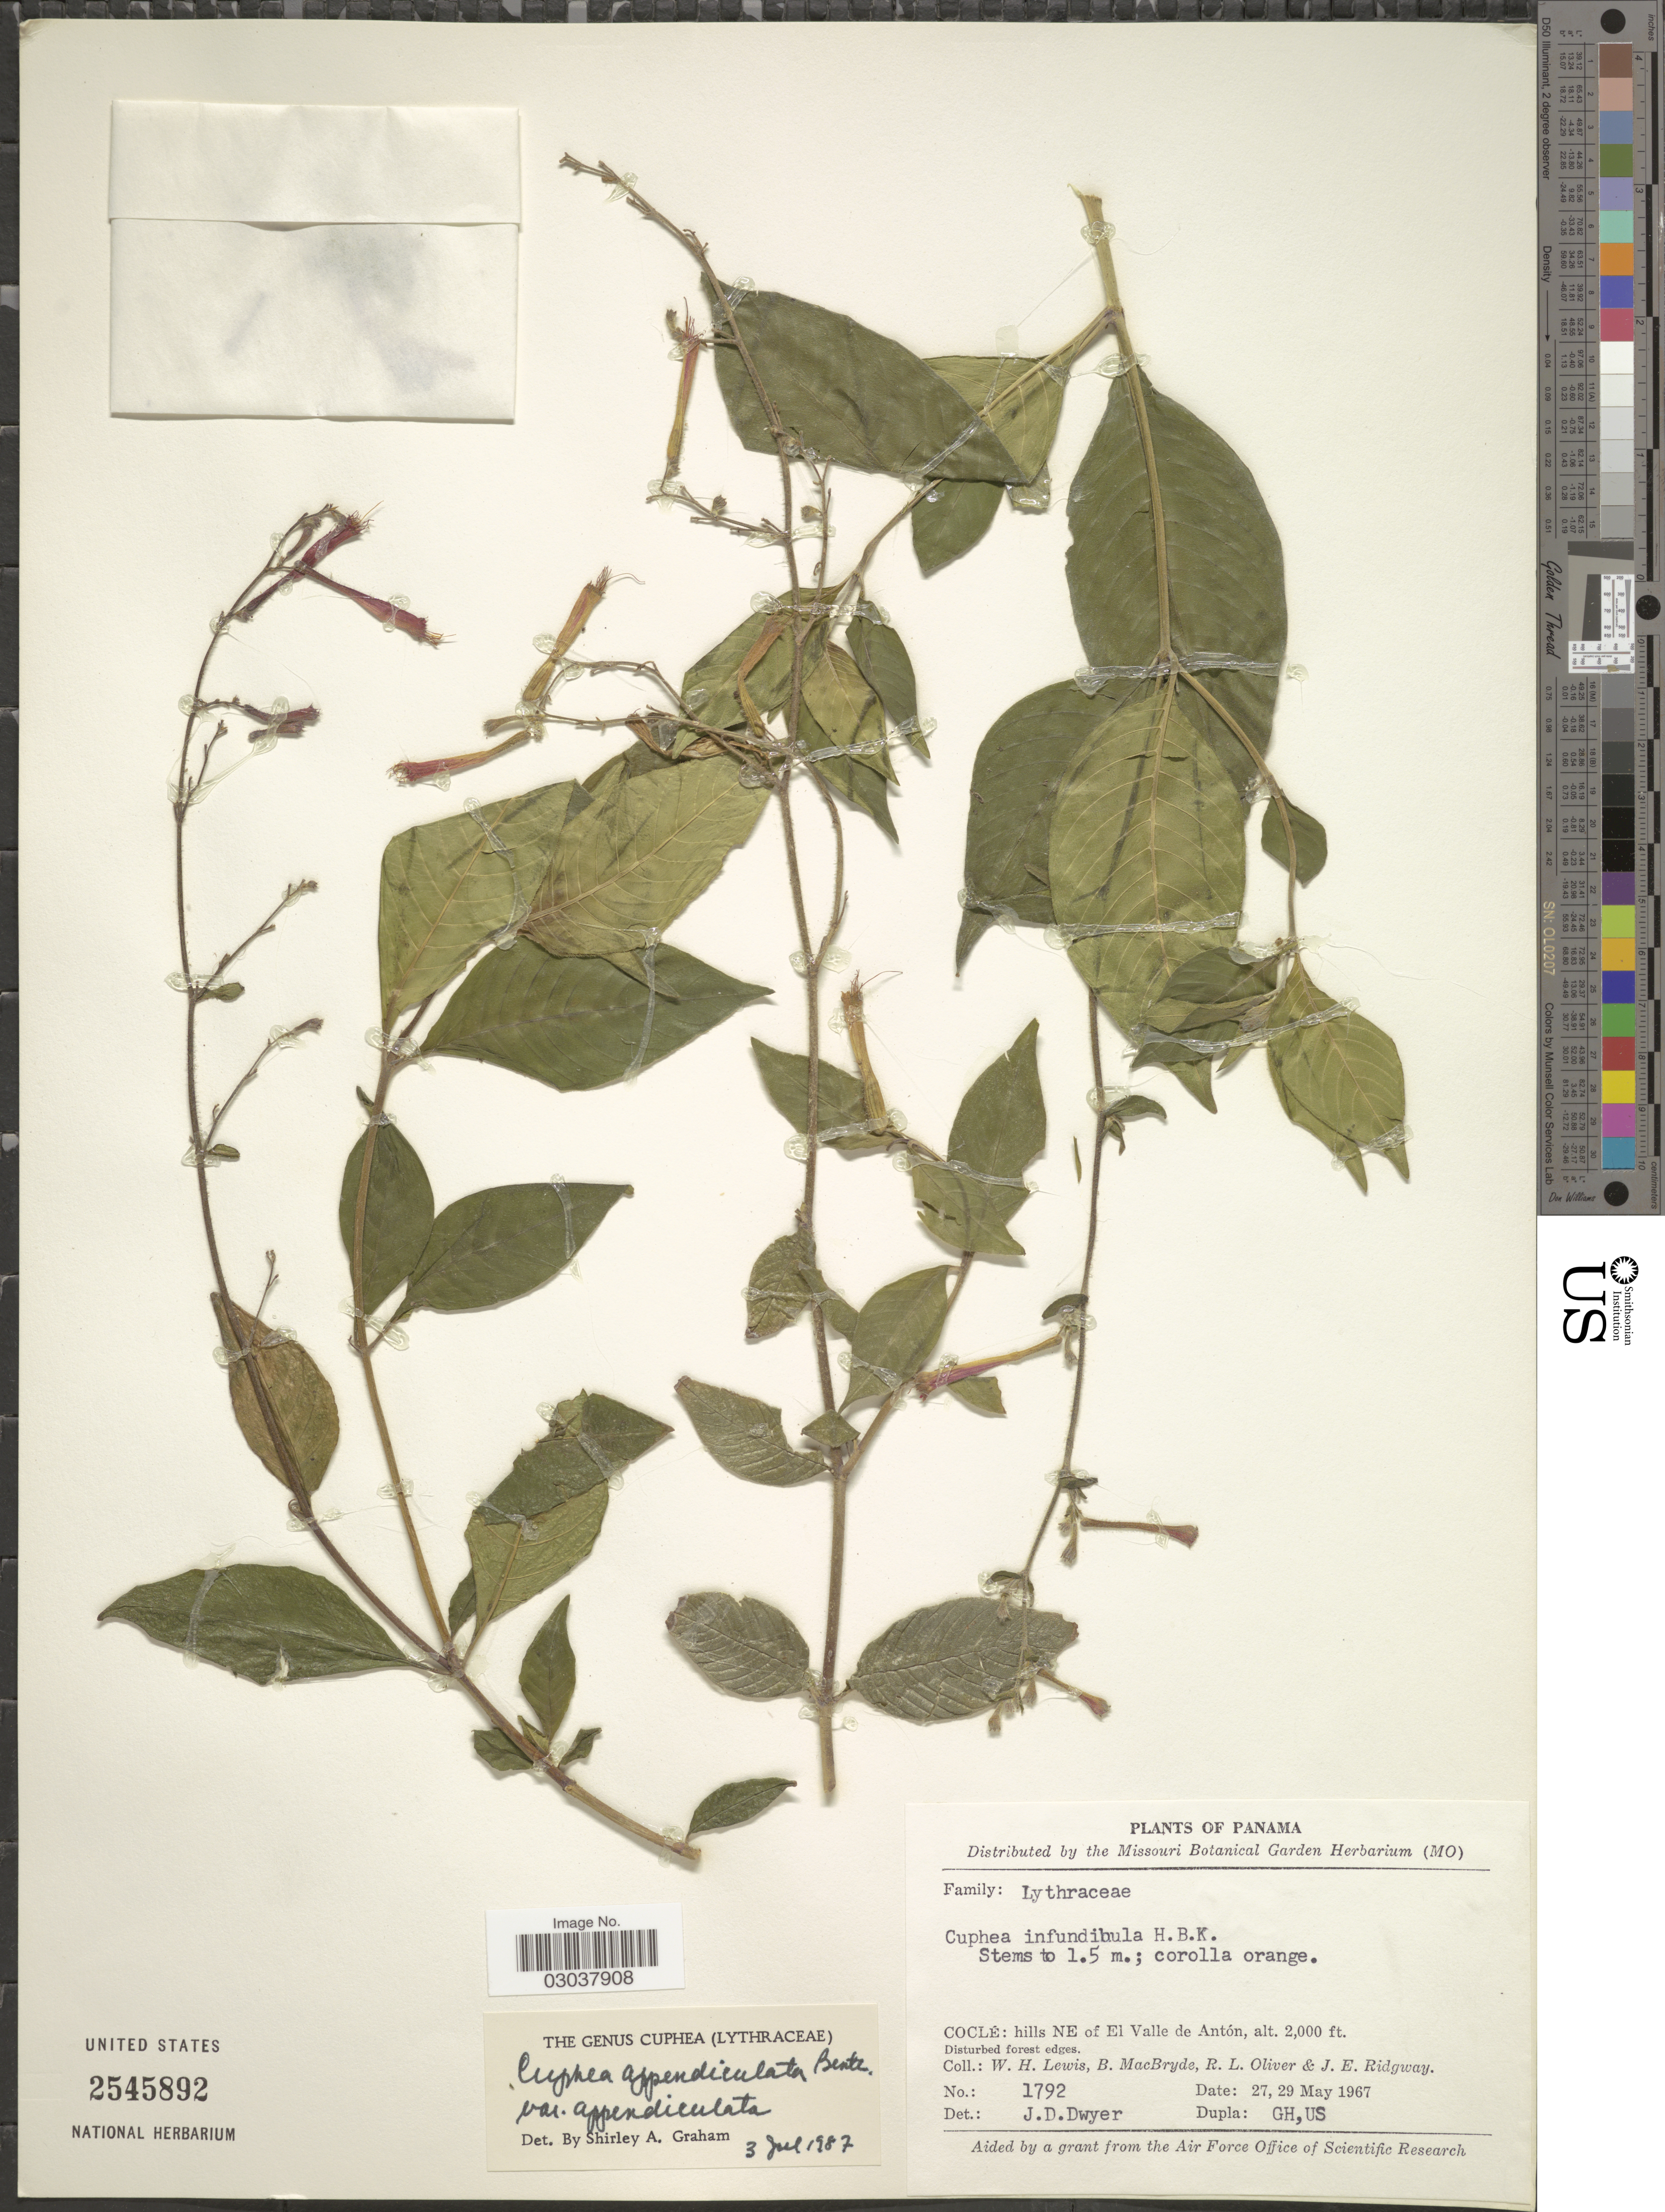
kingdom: Plantae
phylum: Tracheophyta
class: Magnoliopsida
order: Myrtales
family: Lythraceae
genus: Cuphea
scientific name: Cuphea appendiculata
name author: Benth.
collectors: W. H. Lewis, B. MacBryde, R. Oliver & J. Ridgway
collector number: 1792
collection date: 1967-05-27/1967-05-29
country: Panama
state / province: Coclé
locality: Hills NE of El Valle de Antón.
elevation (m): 610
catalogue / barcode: US 2545892